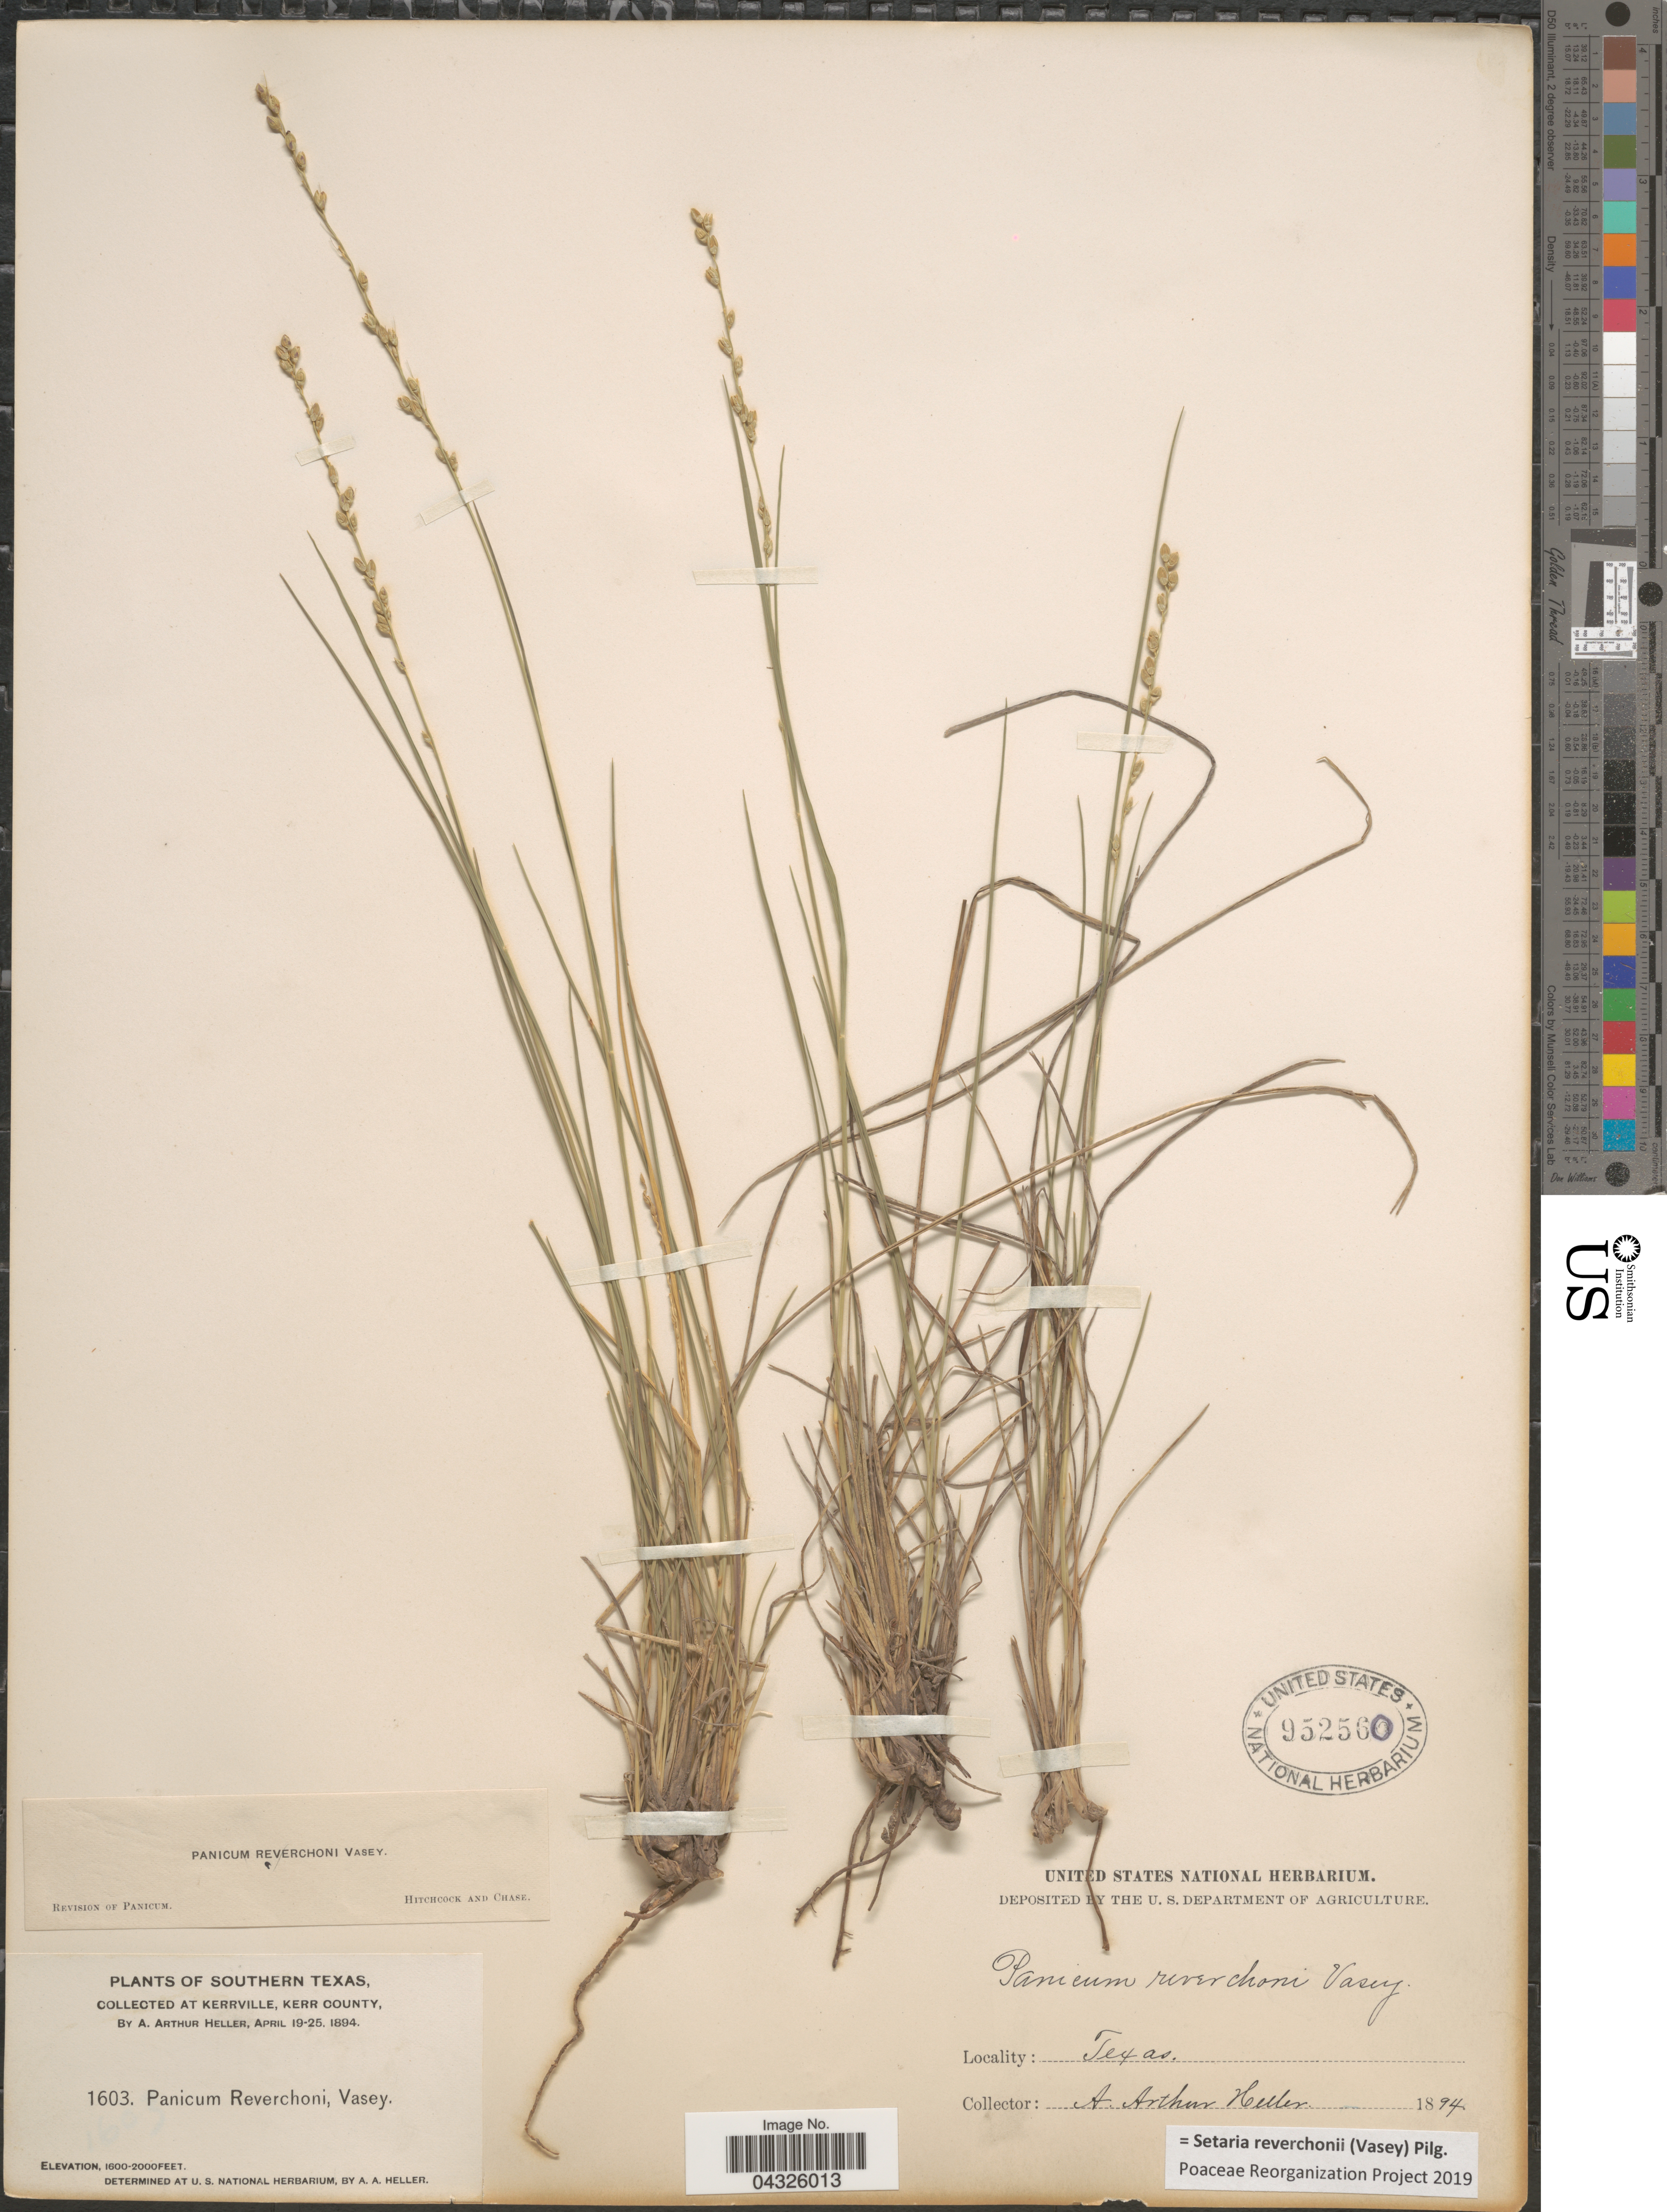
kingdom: Plantae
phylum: Tracheophyta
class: Liliopsida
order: Poales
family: Poaceae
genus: Setaria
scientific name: Setaria reverchonii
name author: (Vasey) Pilg.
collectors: A. A. Heller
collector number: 1603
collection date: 1894-04-19/1894-04-25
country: United States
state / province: Texas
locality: Southern Texas. At Kerrville, Kerr County.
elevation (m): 488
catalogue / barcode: US 952560